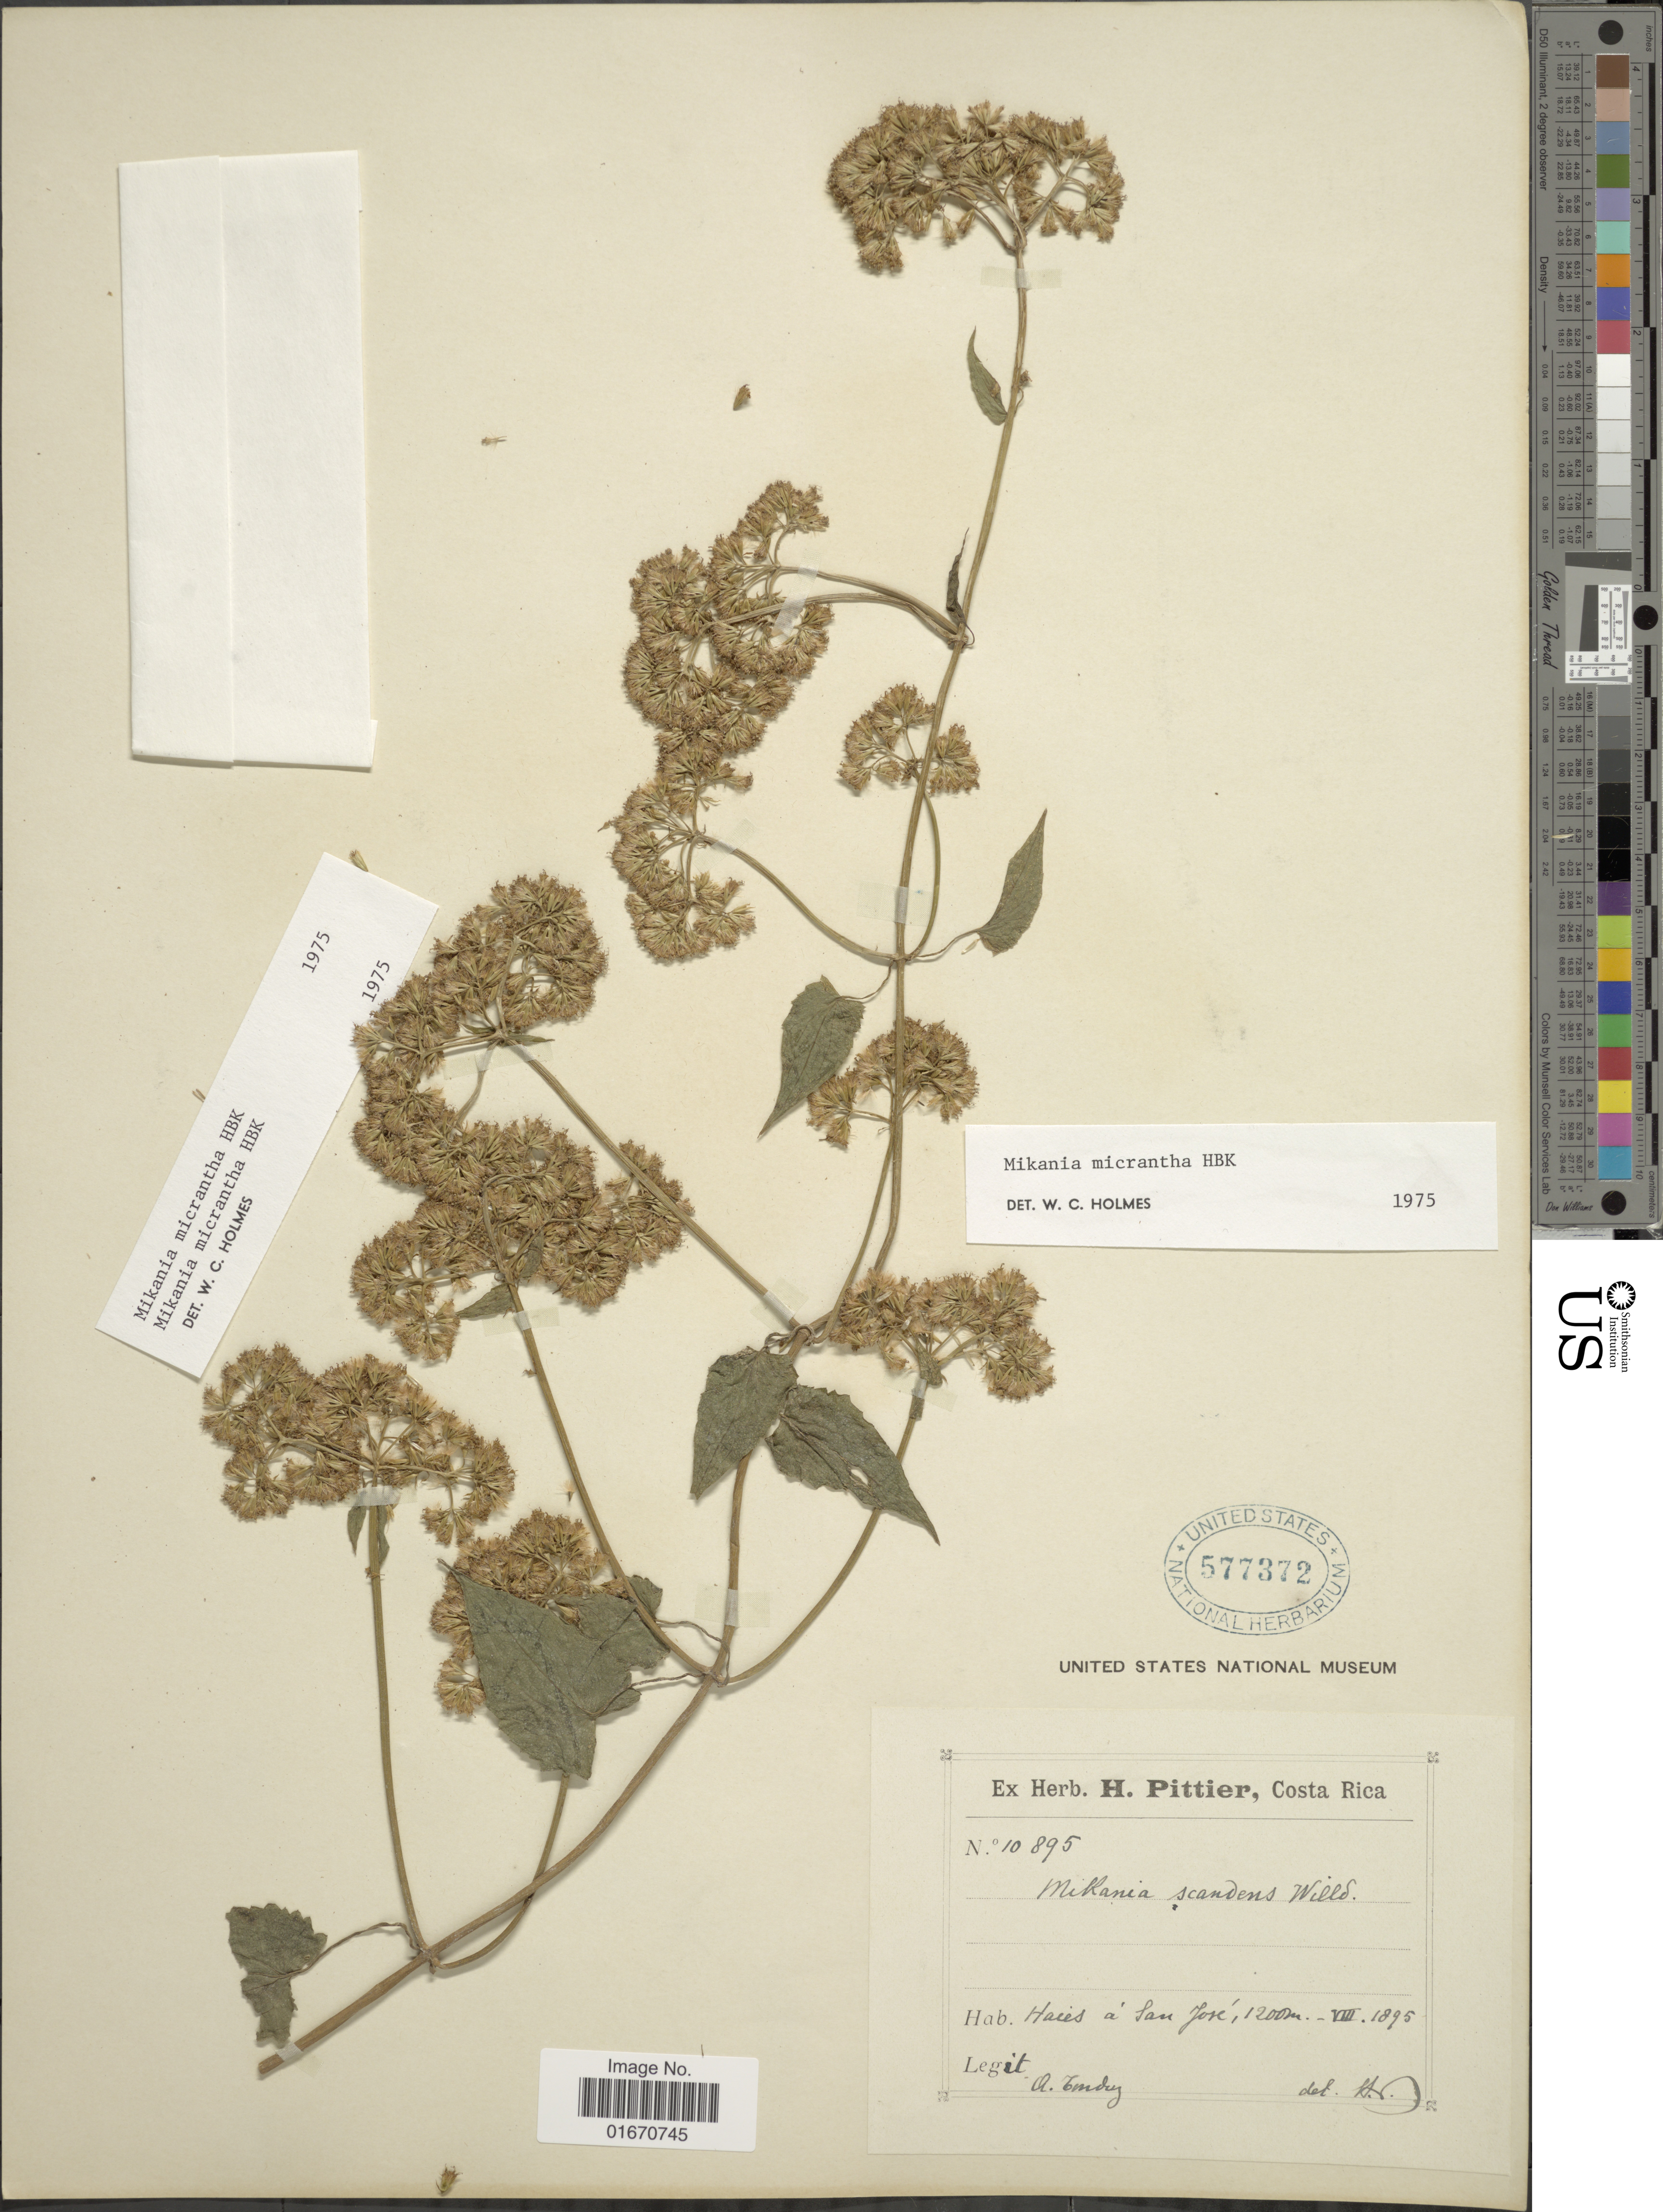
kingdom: Plantae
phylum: Tracheophyta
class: Magnoliopsida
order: Asterales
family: Asteraceae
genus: Mikania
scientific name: Mikania micrantha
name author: Kunth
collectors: A. Tonduz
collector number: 10895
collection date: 1895-08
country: Costa Rica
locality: Haces a San Jose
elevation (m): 1200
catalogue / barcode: US 577372